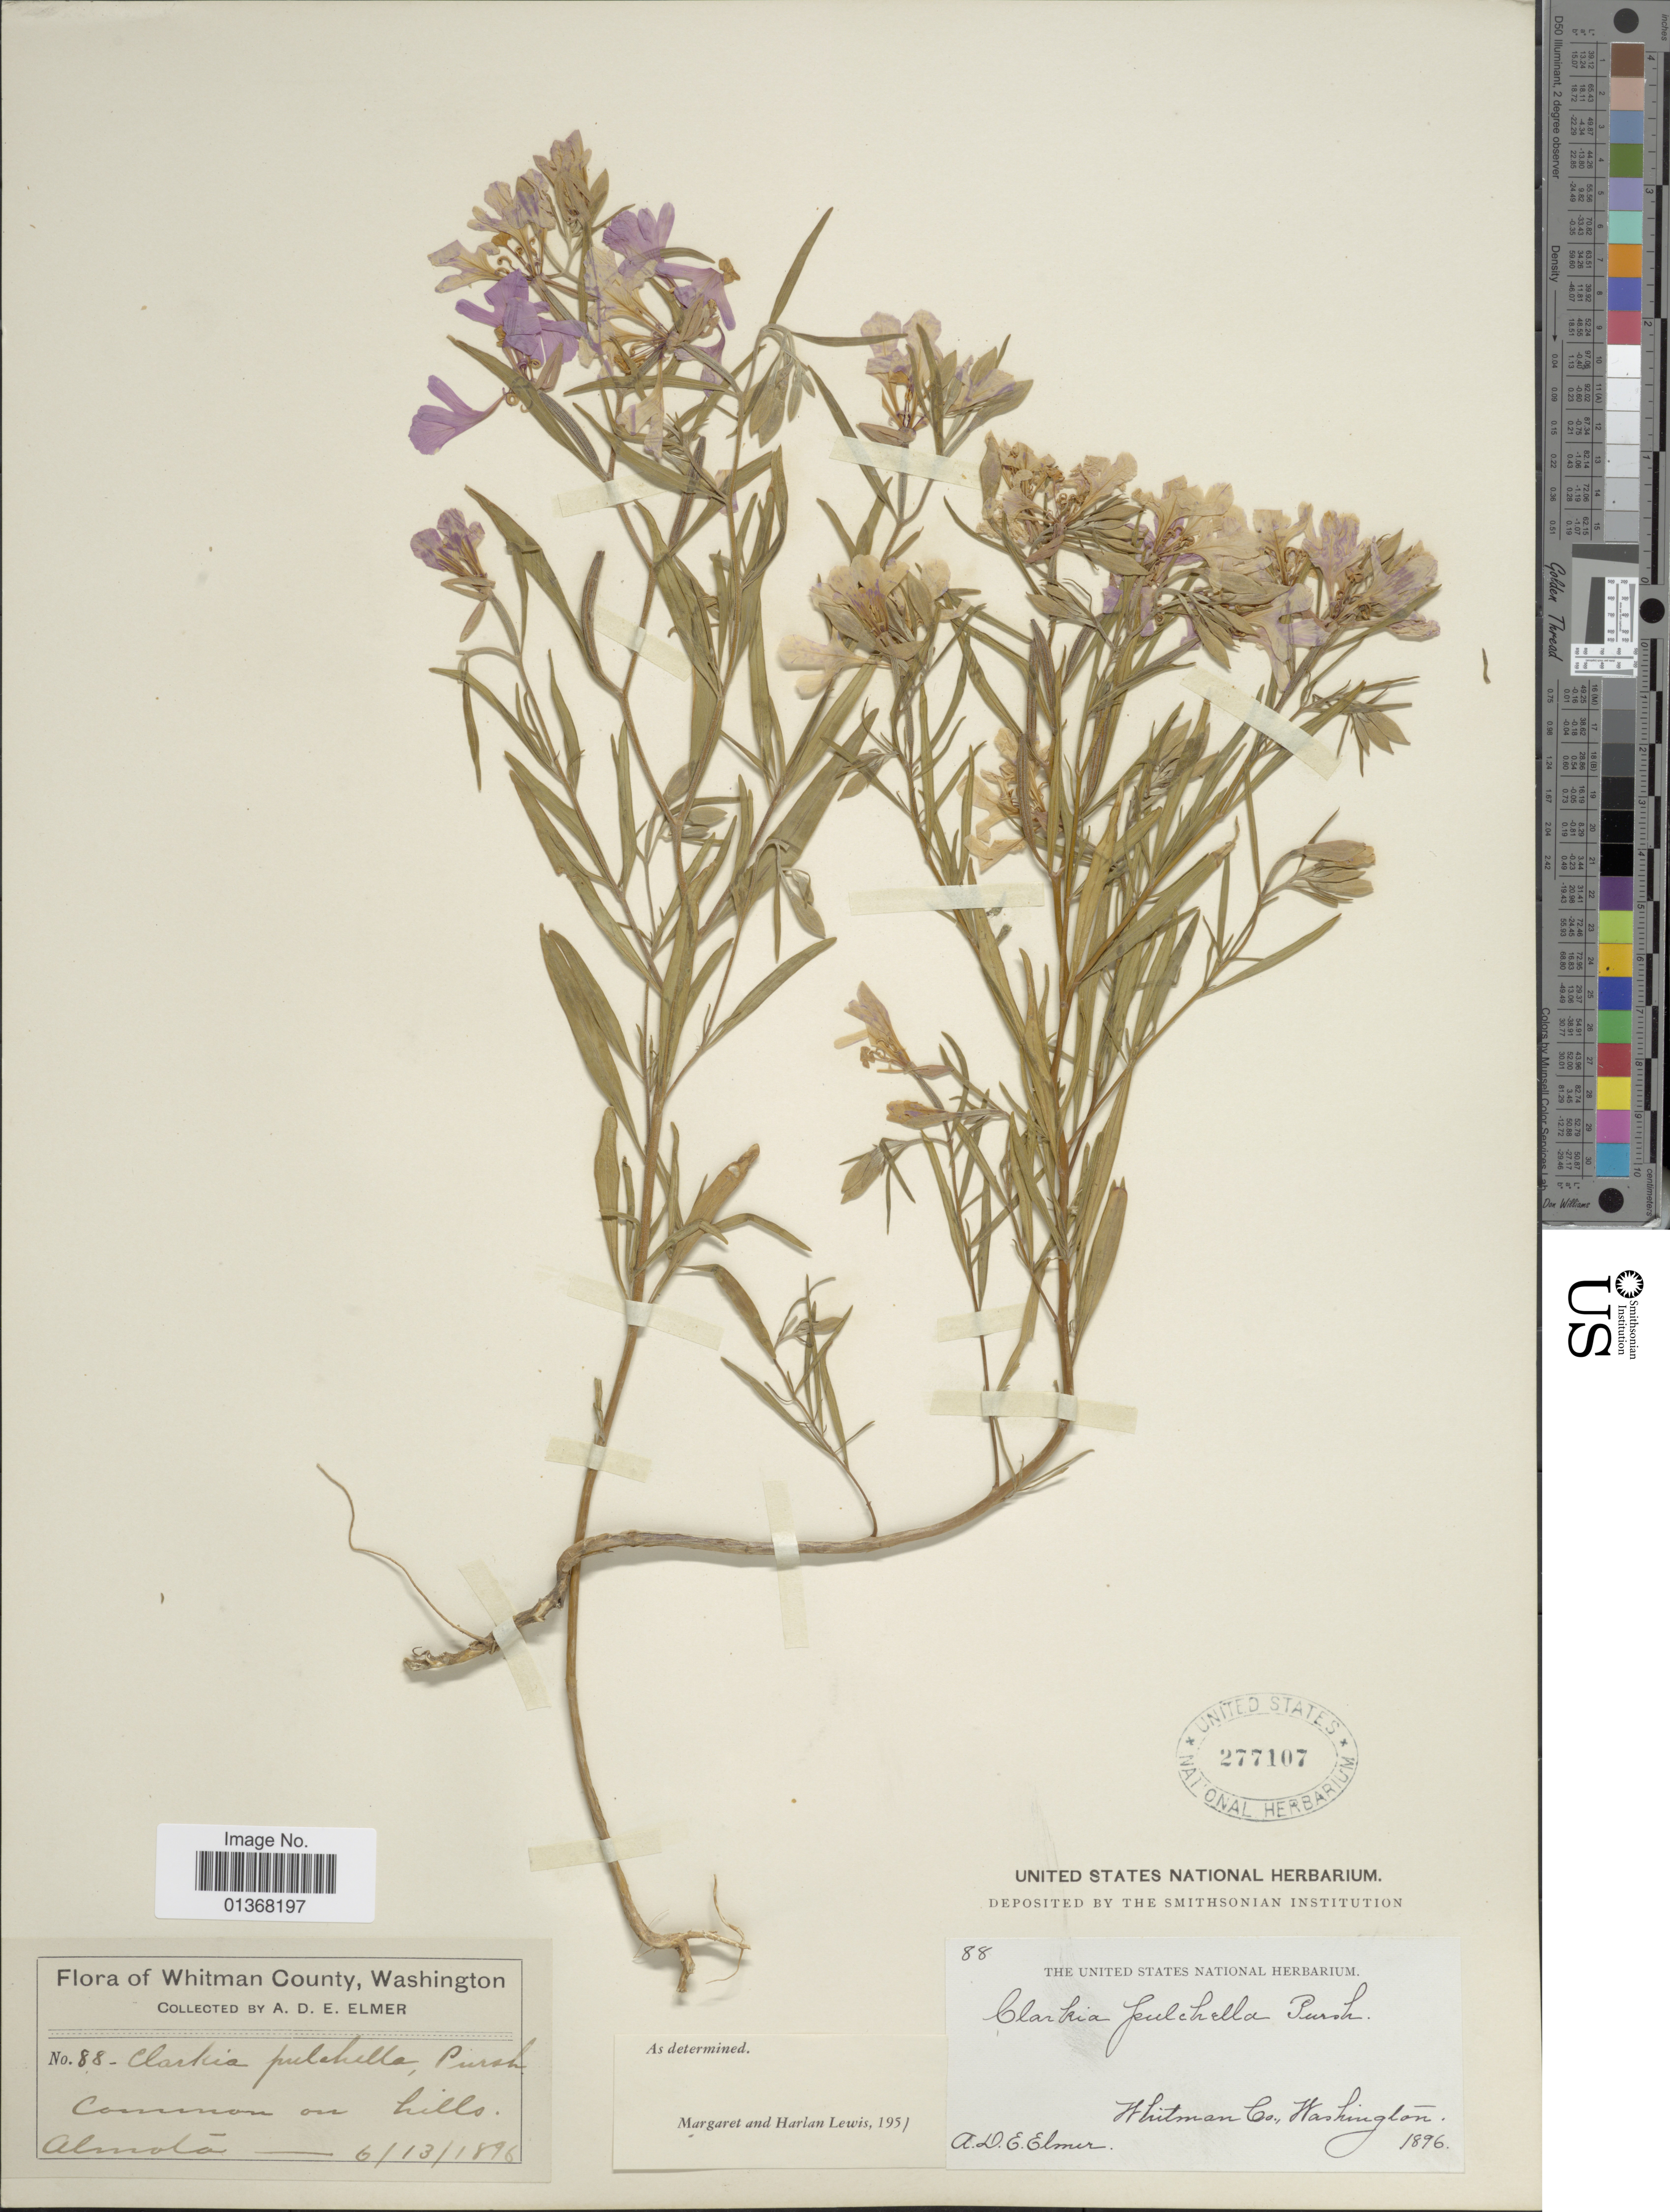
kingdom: Plantae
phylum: Tracheophyta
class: Magnoliopsida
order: Myrtales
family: Onagraceae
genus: Clarkia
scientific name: Clarkia pulchella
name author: Pursh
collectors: A. D. E. Elmer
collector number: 88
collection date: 1896-06-13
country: United States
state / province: Washington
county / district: Whitman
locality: Whitman County, common on hills Almota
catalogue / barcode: US 277107